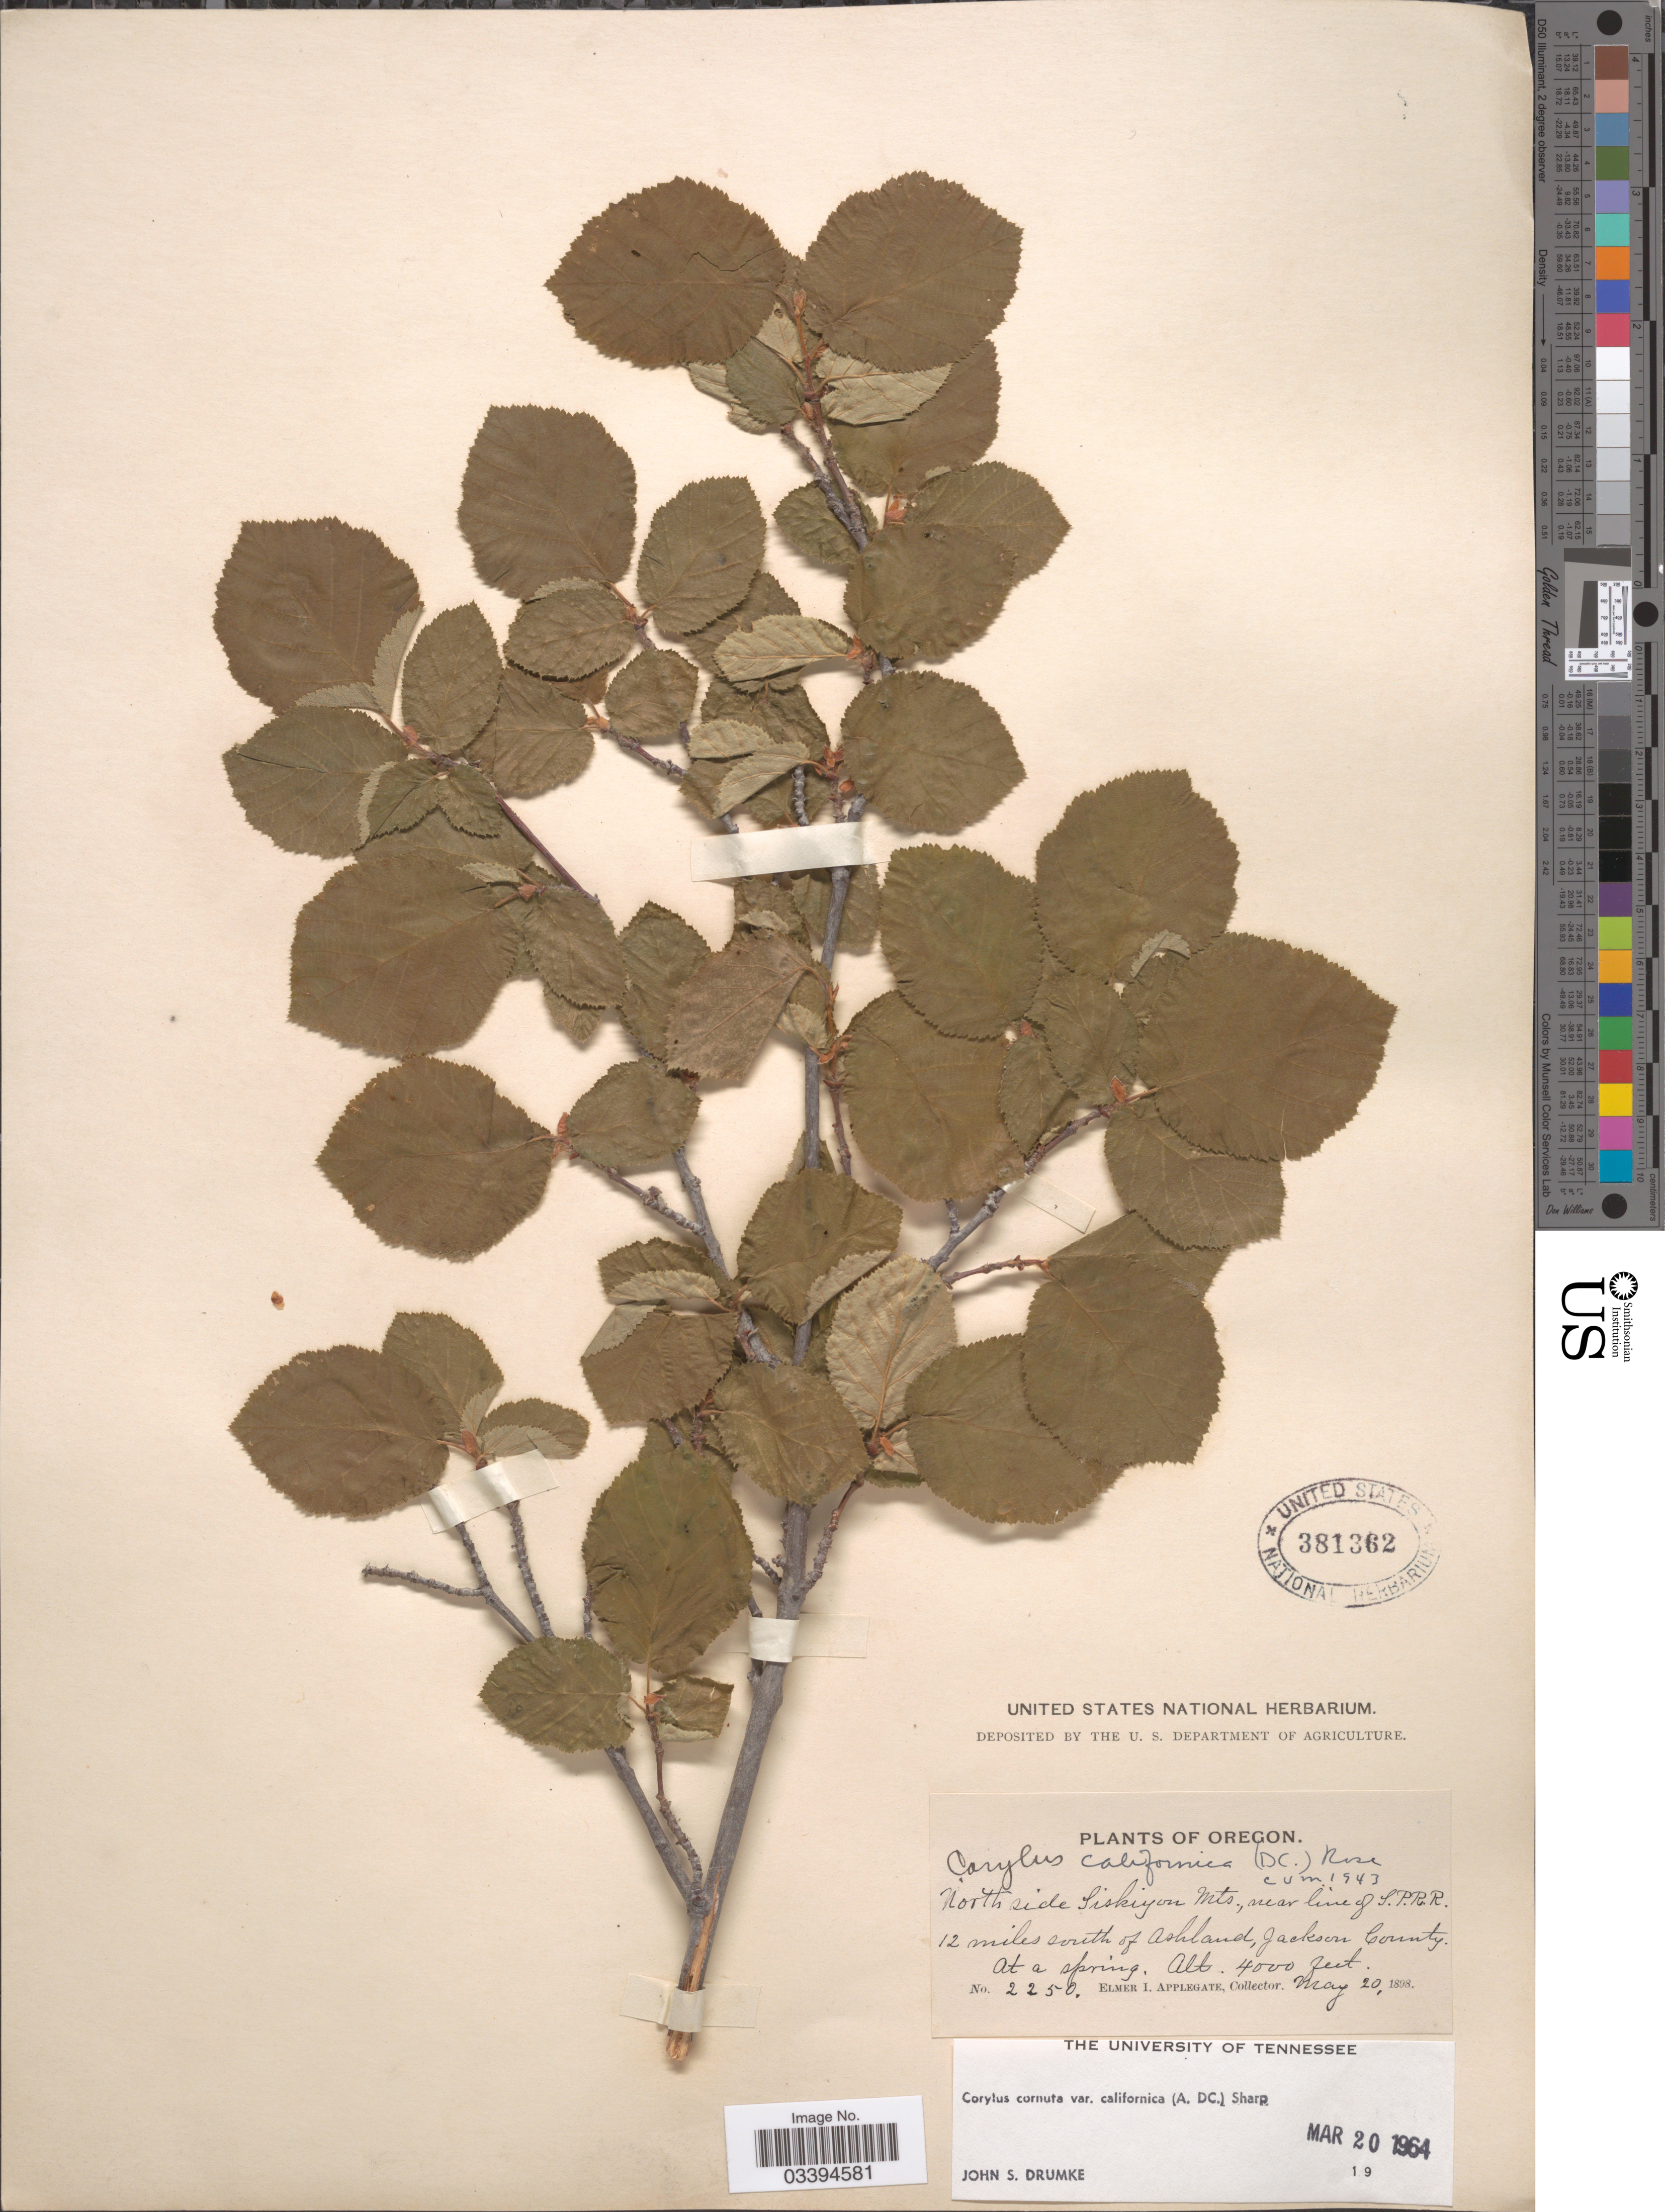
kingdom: Plantae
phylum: Tracheophyta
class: Magnoliopsida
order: Fagales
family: Betulaceae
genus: Corylus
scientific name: Corylus californica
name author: (A. DC.) Rose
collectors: E. I. Applegate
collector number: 2250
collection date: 1898-05-20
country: United States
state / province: Oregon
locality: North side Siskiyou Mts. near line of S.P.R.R. 12 miles south of Ashland, Jackson County.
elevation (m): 1219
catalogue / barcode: US 381362